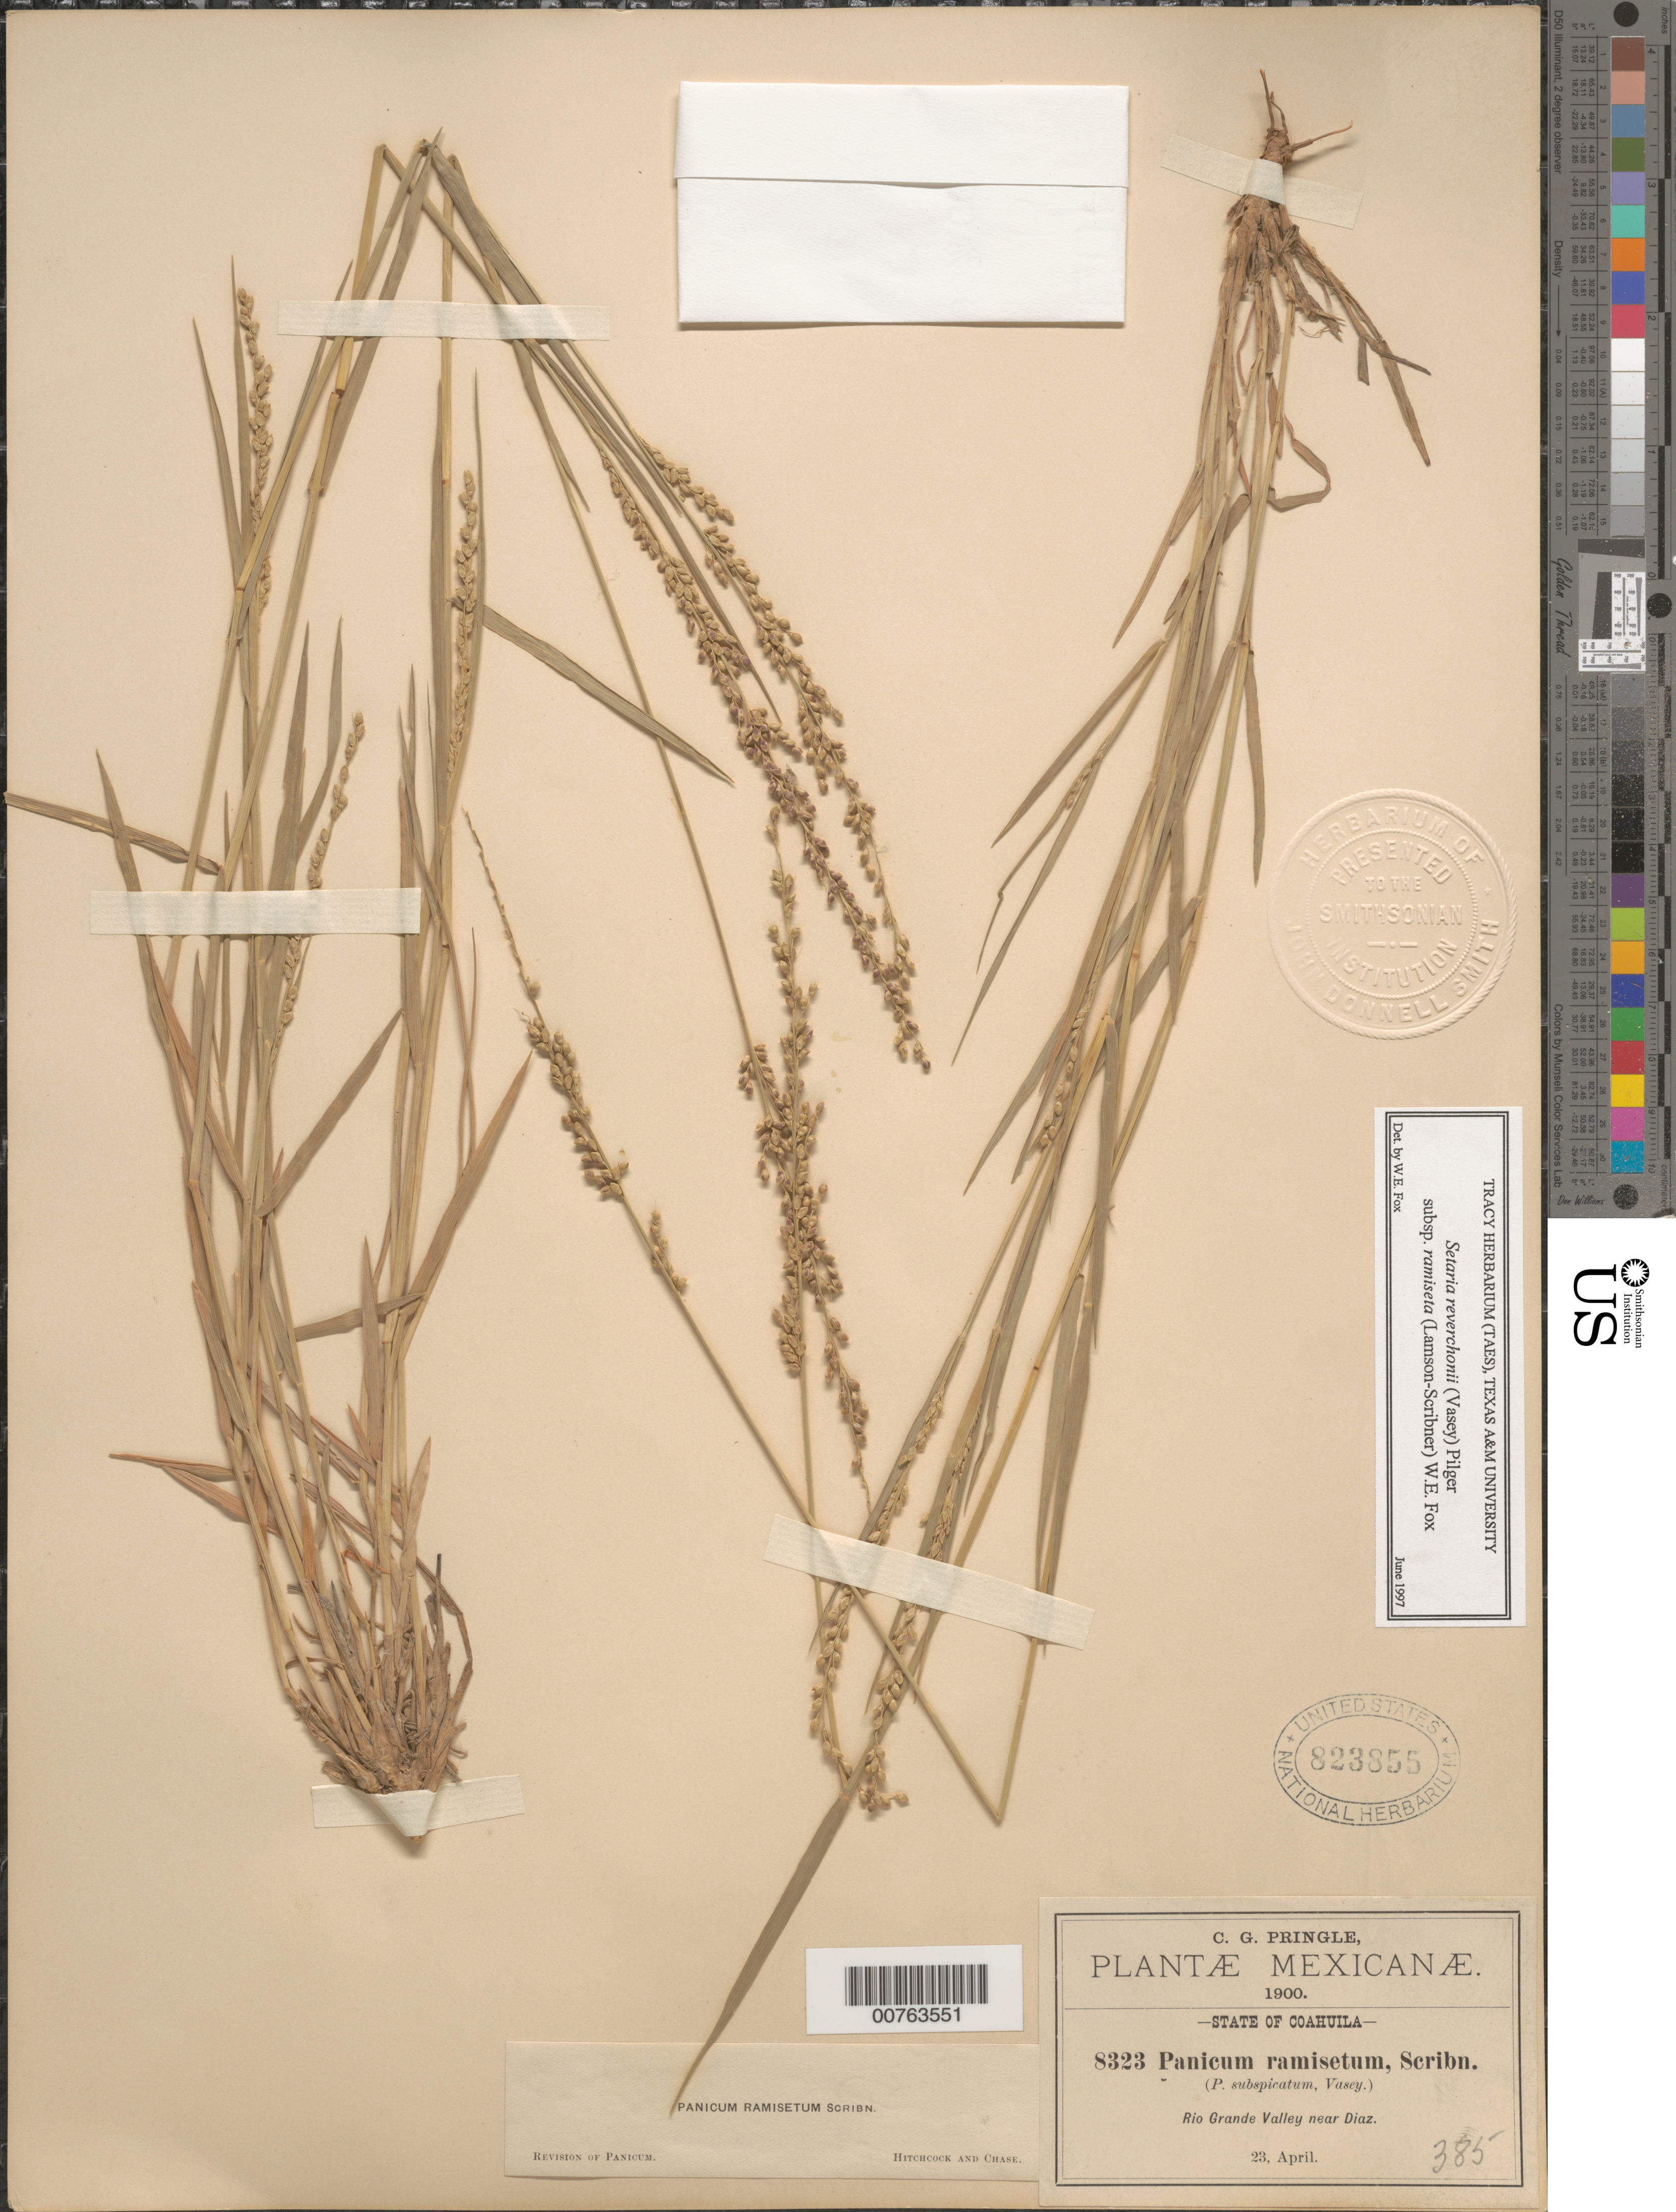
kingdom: Plantae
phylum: Tracheophyta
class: Liliopsida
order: Poales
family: Poaceae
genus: Setaria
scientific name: Setaria reverchonii subsp. ramiseta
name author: (Scribn.) W.E. Fox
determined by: Fox, W. E.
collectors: C. G. Pringle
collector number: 8323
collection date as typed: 23 Apr 1900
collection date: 1900-04-23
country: Mexico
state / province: Coahuila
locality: Rio Grande Valley near Diaz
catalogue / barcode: US 823855